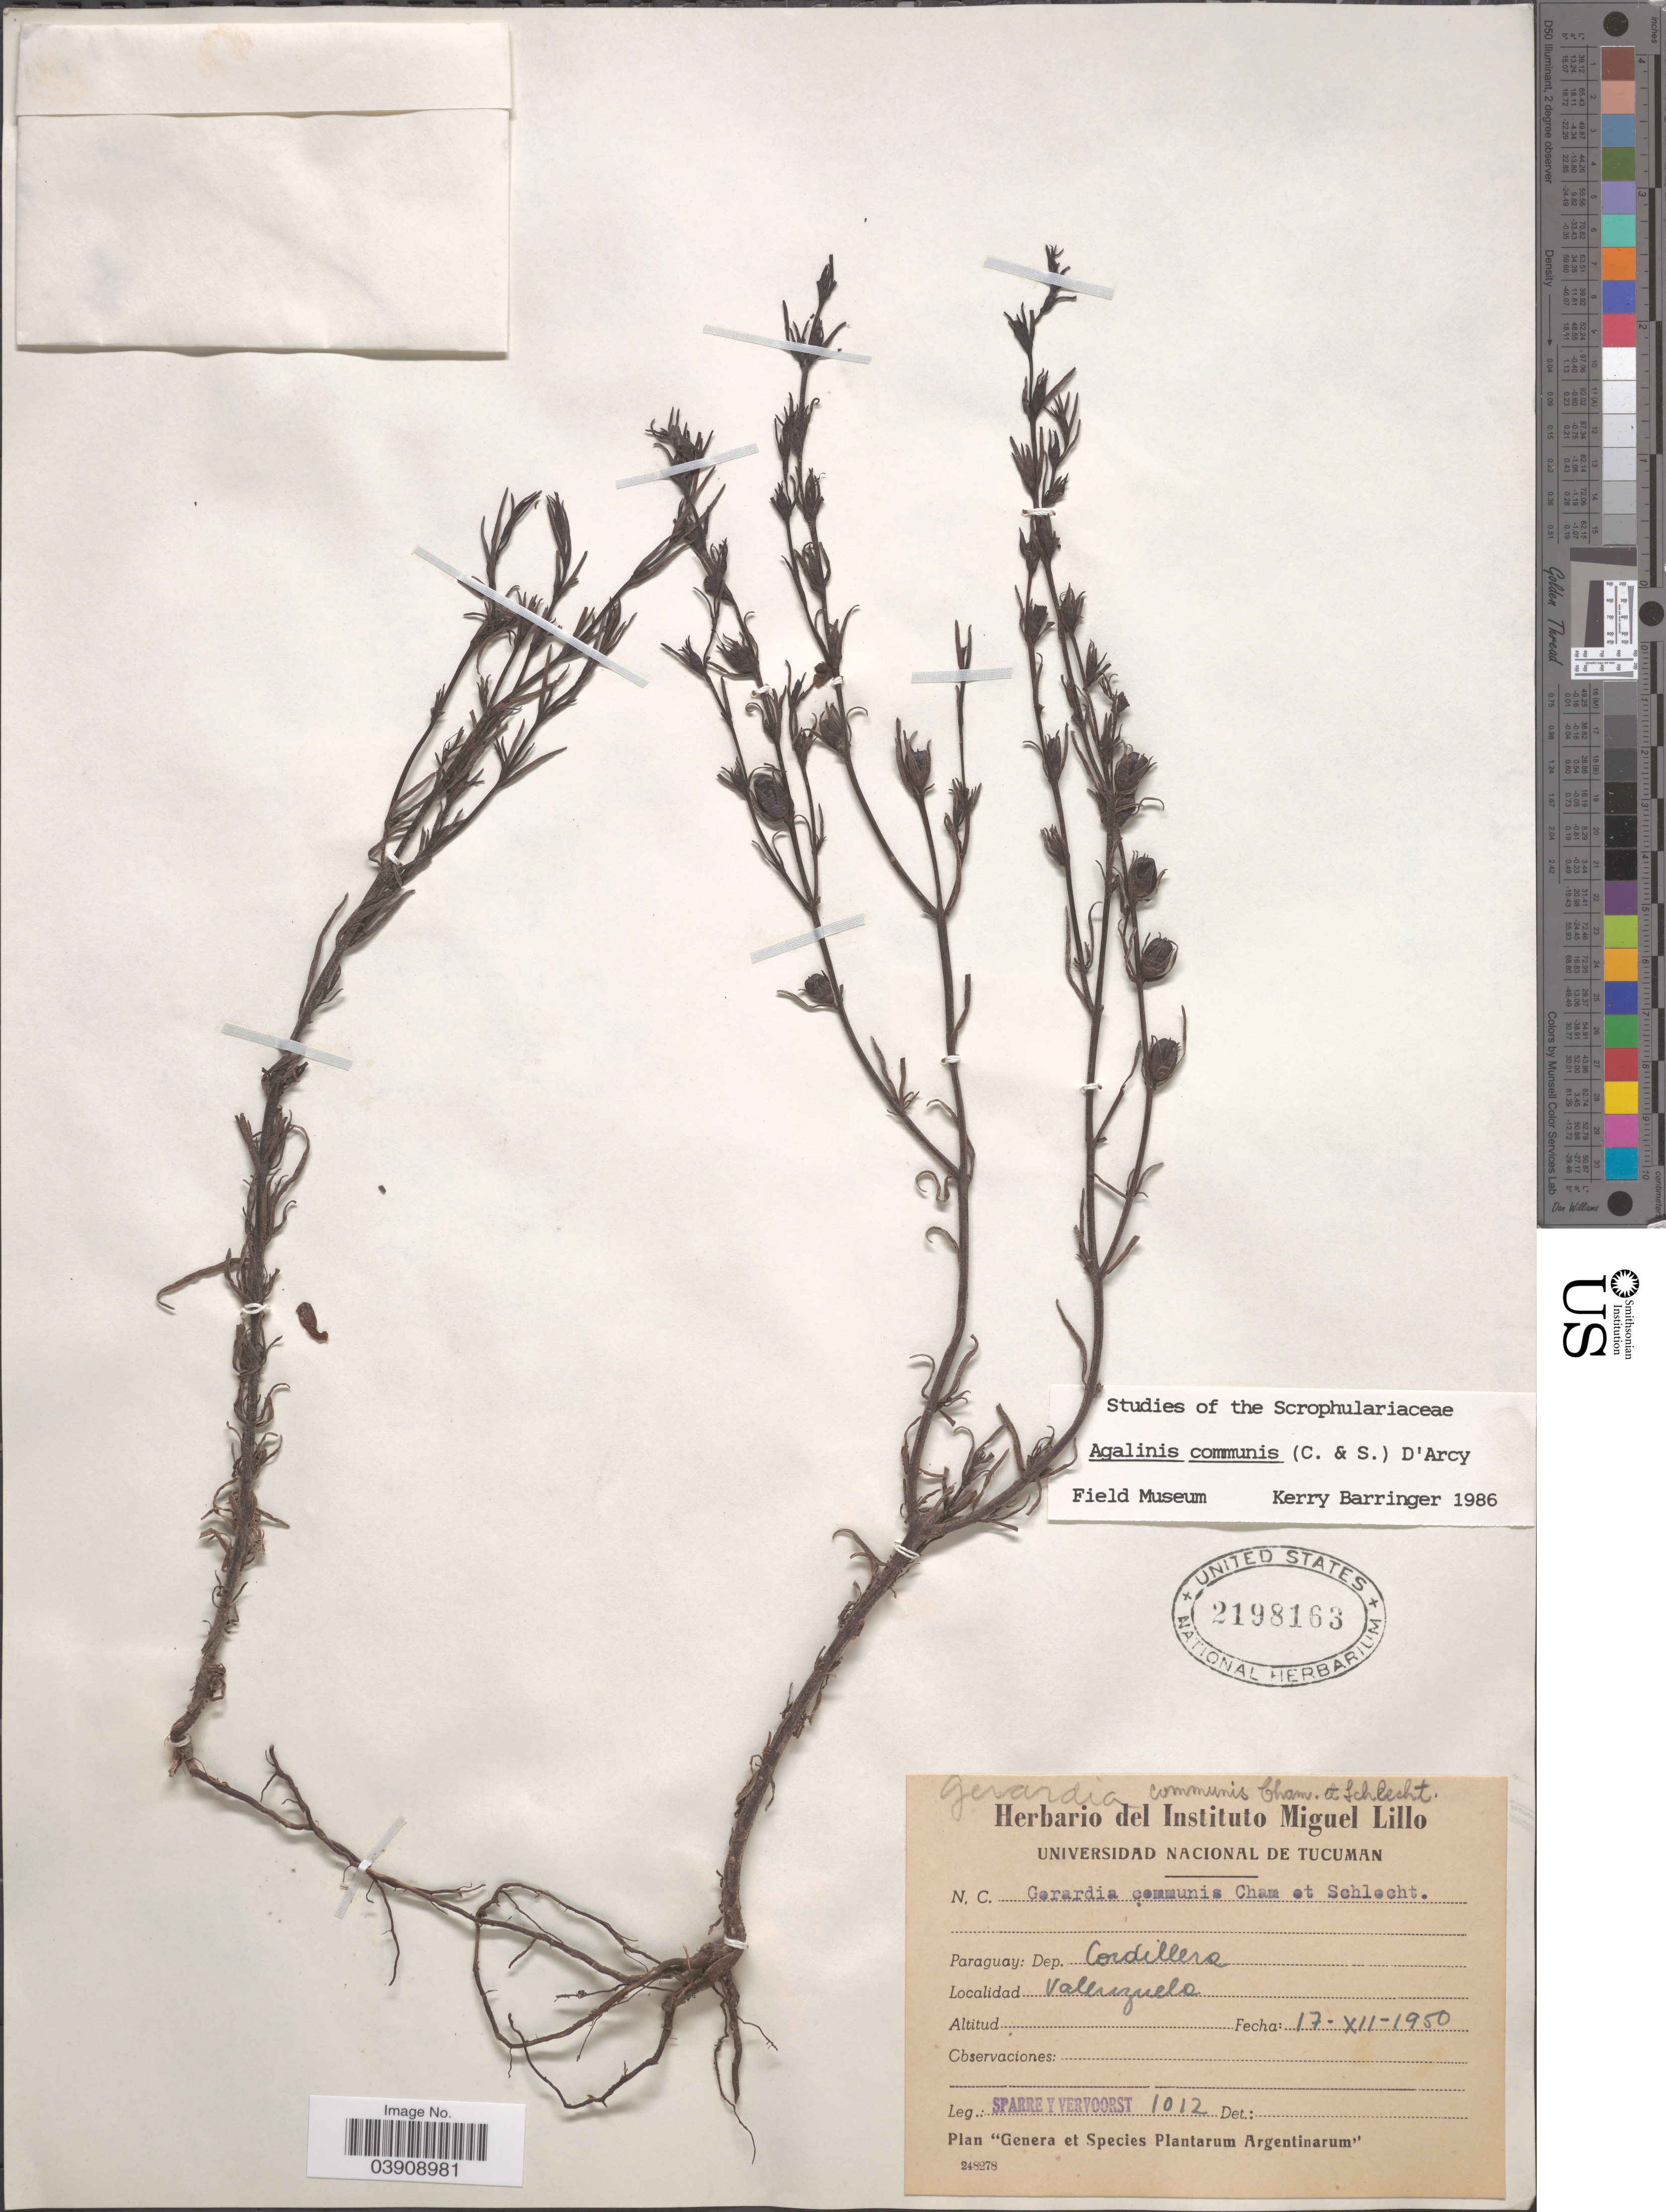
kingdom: Plantae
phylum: Tracheophyta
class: Magnoliopsida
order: Lamiales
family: Orobanchaceae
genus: Agalinis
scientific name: Agalinis communis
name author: (Cham. & Schltdl.) D'Arcy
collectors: Sparre & Vervoorst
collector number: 1012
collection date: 1950-12-17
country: Paraguay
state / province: Cordillera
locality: Dep/ Cordillera. Valluzuela.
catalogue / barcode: US 2198163